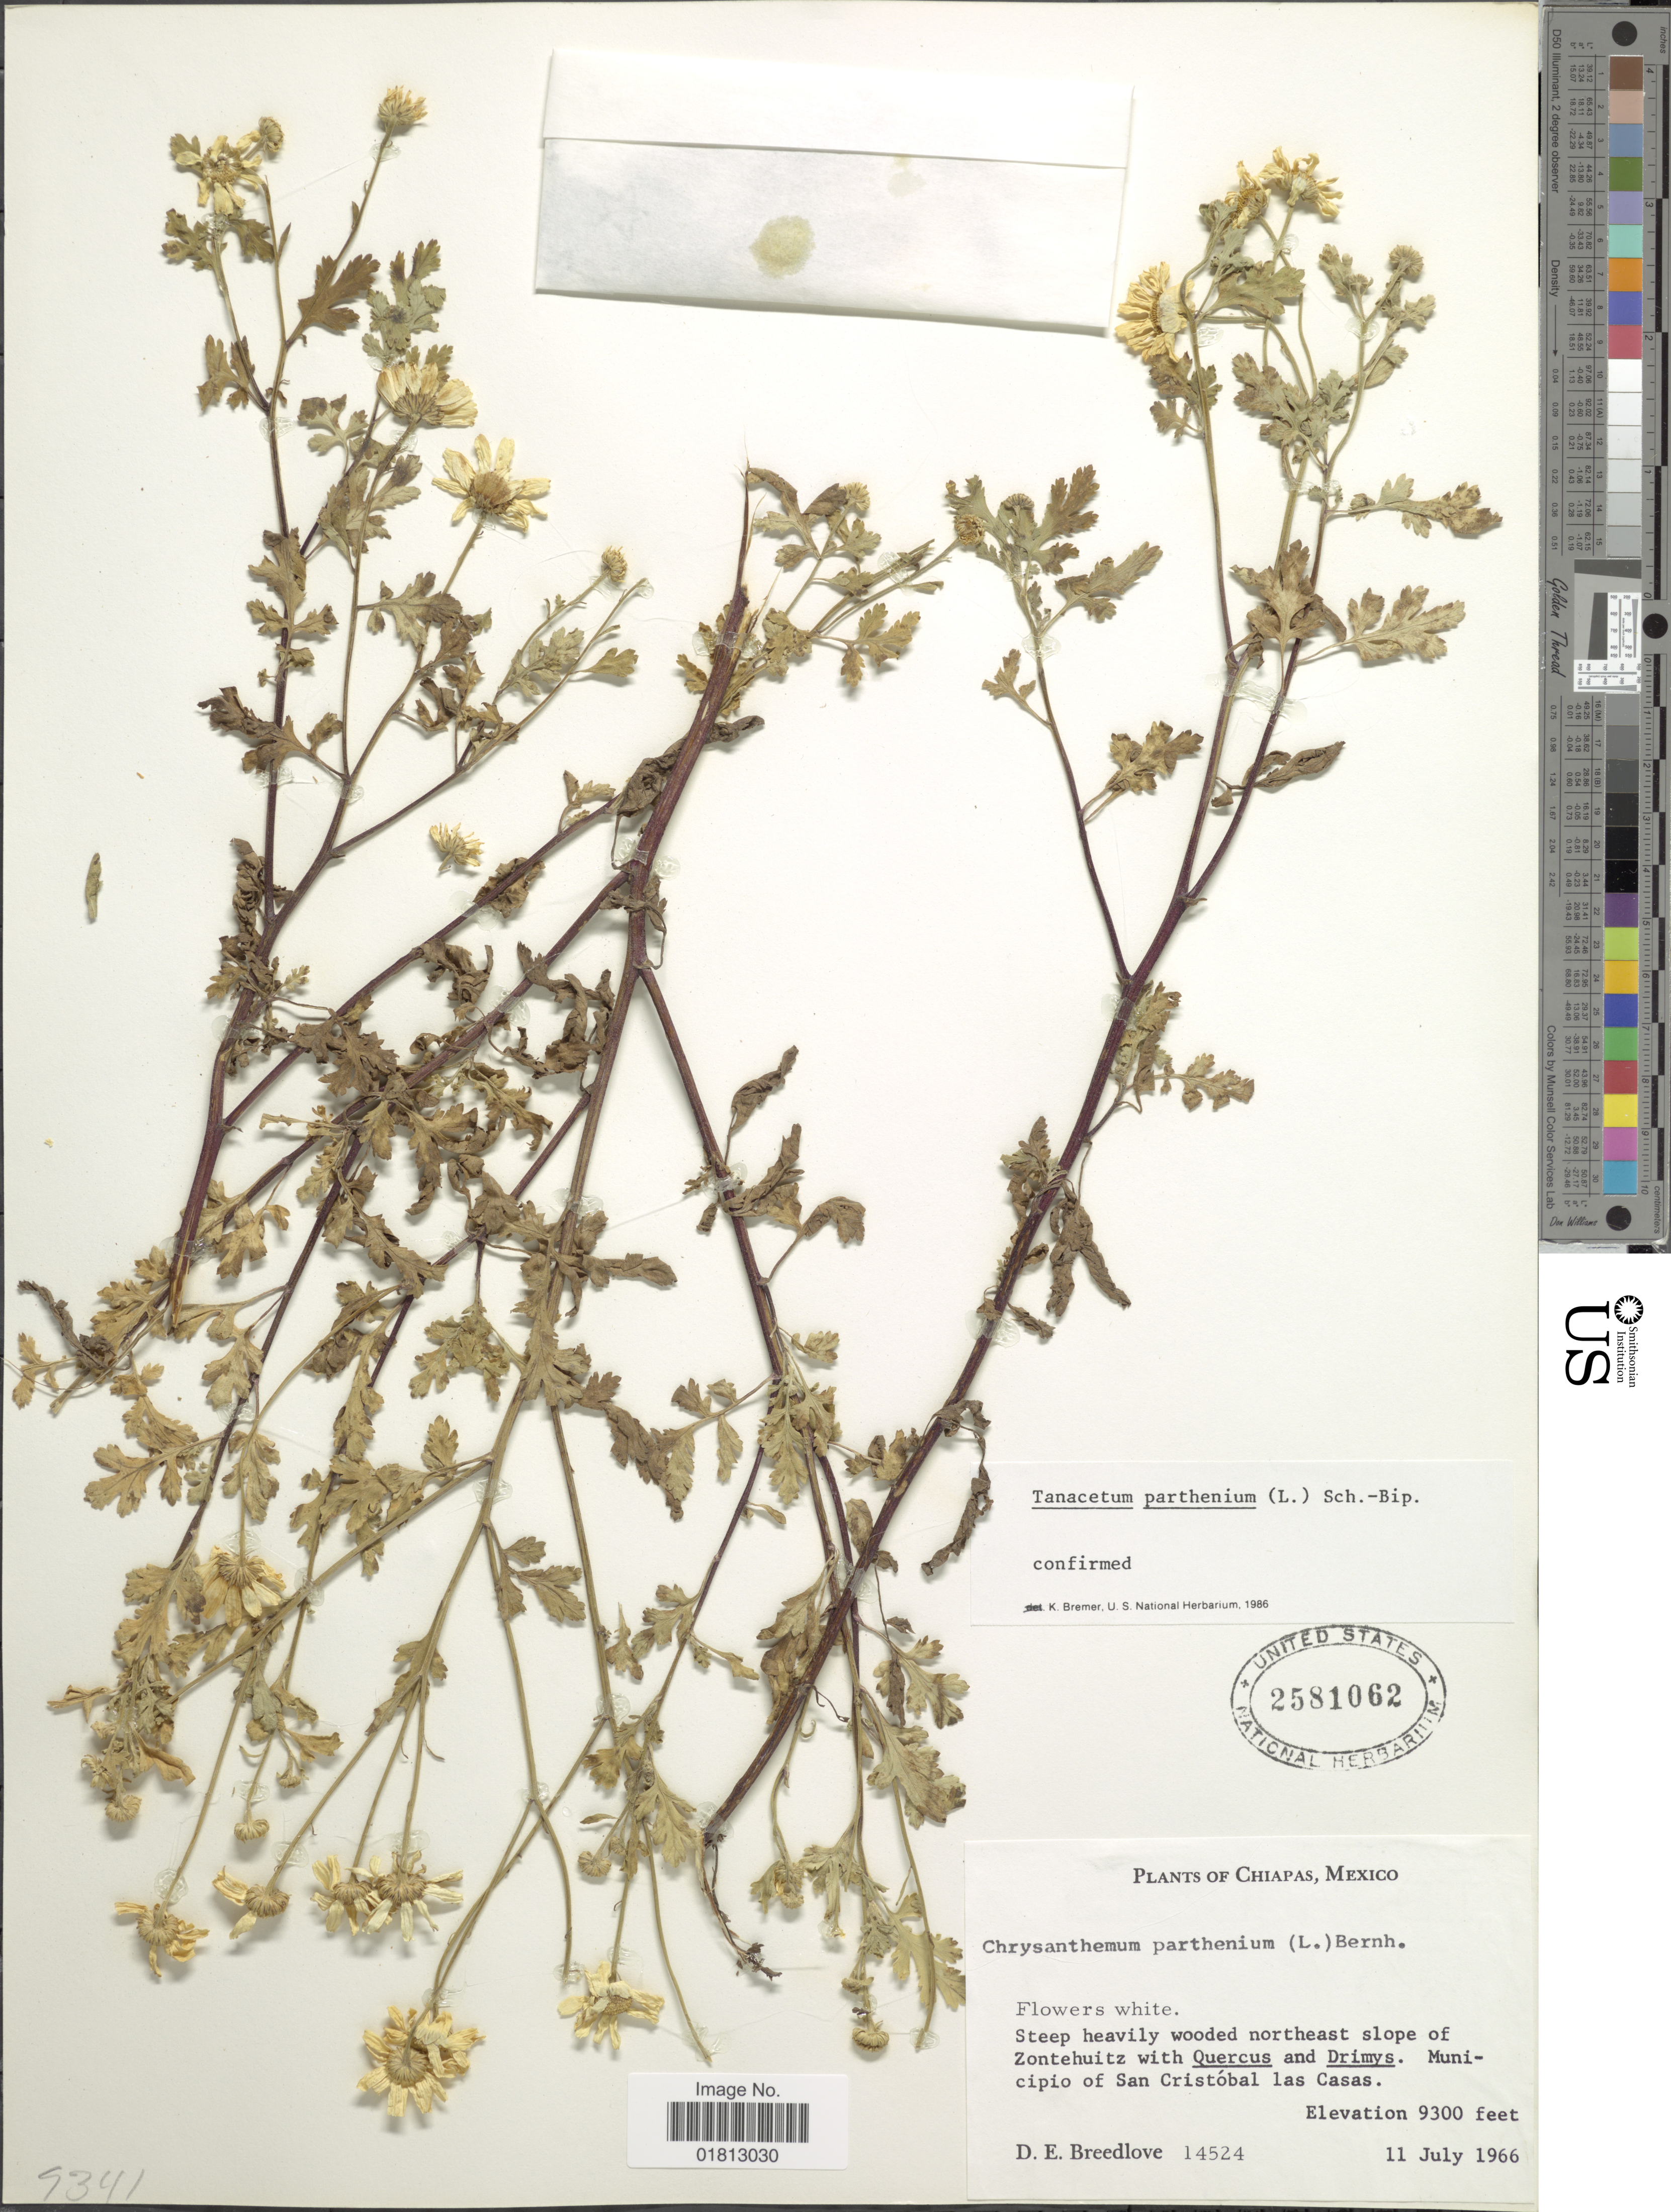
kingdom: Plantae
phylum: Tracheophyta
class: Magnoliopsida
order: Asterales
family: Asteraceae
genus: Tanacetum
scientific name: Tanacetum parthenium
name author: (L.) Sch. Bip.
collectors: D. E. Breedlove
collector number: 14524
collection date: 1966-07-11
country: Mexico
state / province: Chiapas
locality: Steep heavily wooded northeast slope, Municipio of San Cristobal las Casas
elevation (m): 2835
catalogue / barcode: US 2581062